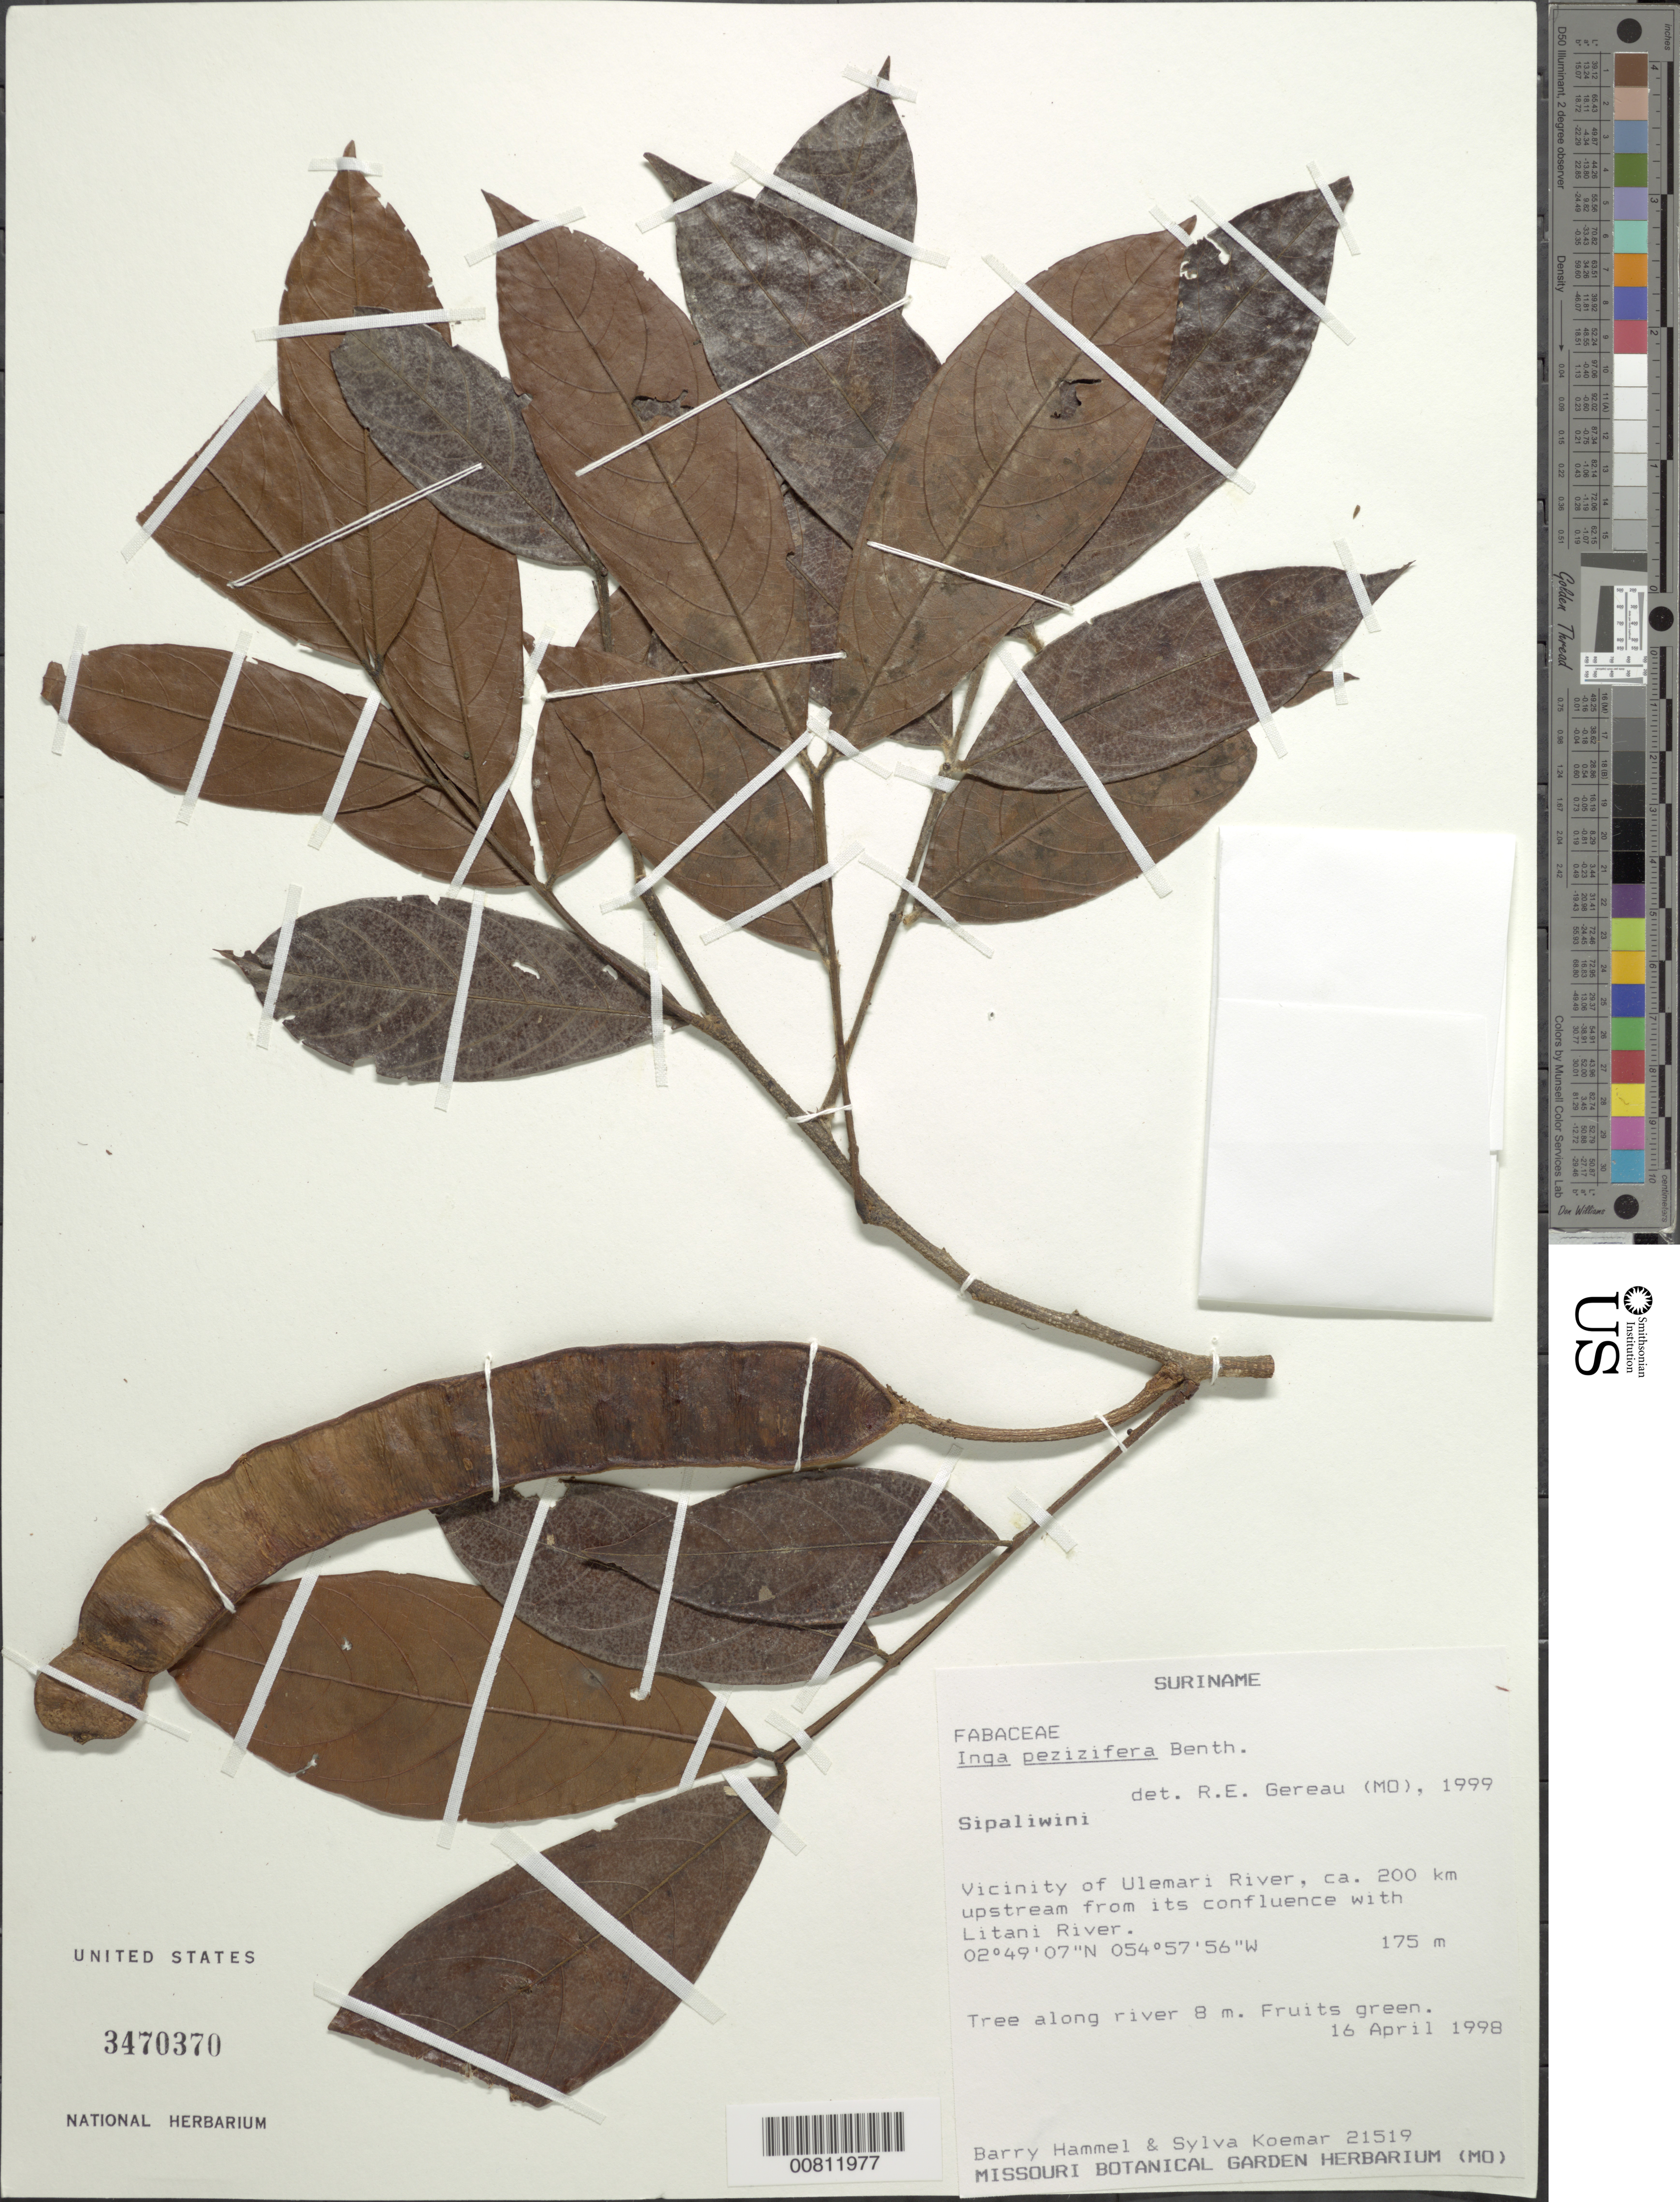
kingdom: Plantae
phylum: Tracheophyta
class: Magnoliopsida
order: Fabales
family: Fabaceae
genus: Inga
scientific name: Inga pezizifera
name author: Benth.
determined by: Gereau, R. E.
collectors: B. Hammel & S. Koemar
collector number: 21519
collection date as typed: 16-Apr-98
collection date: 1998-04-16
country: Suriname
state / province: Sipaliwini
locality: Ulemari R., ca. 200 km upstream from confl. with Litani R.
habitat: Along river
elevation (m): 175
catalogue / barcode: US 3470370